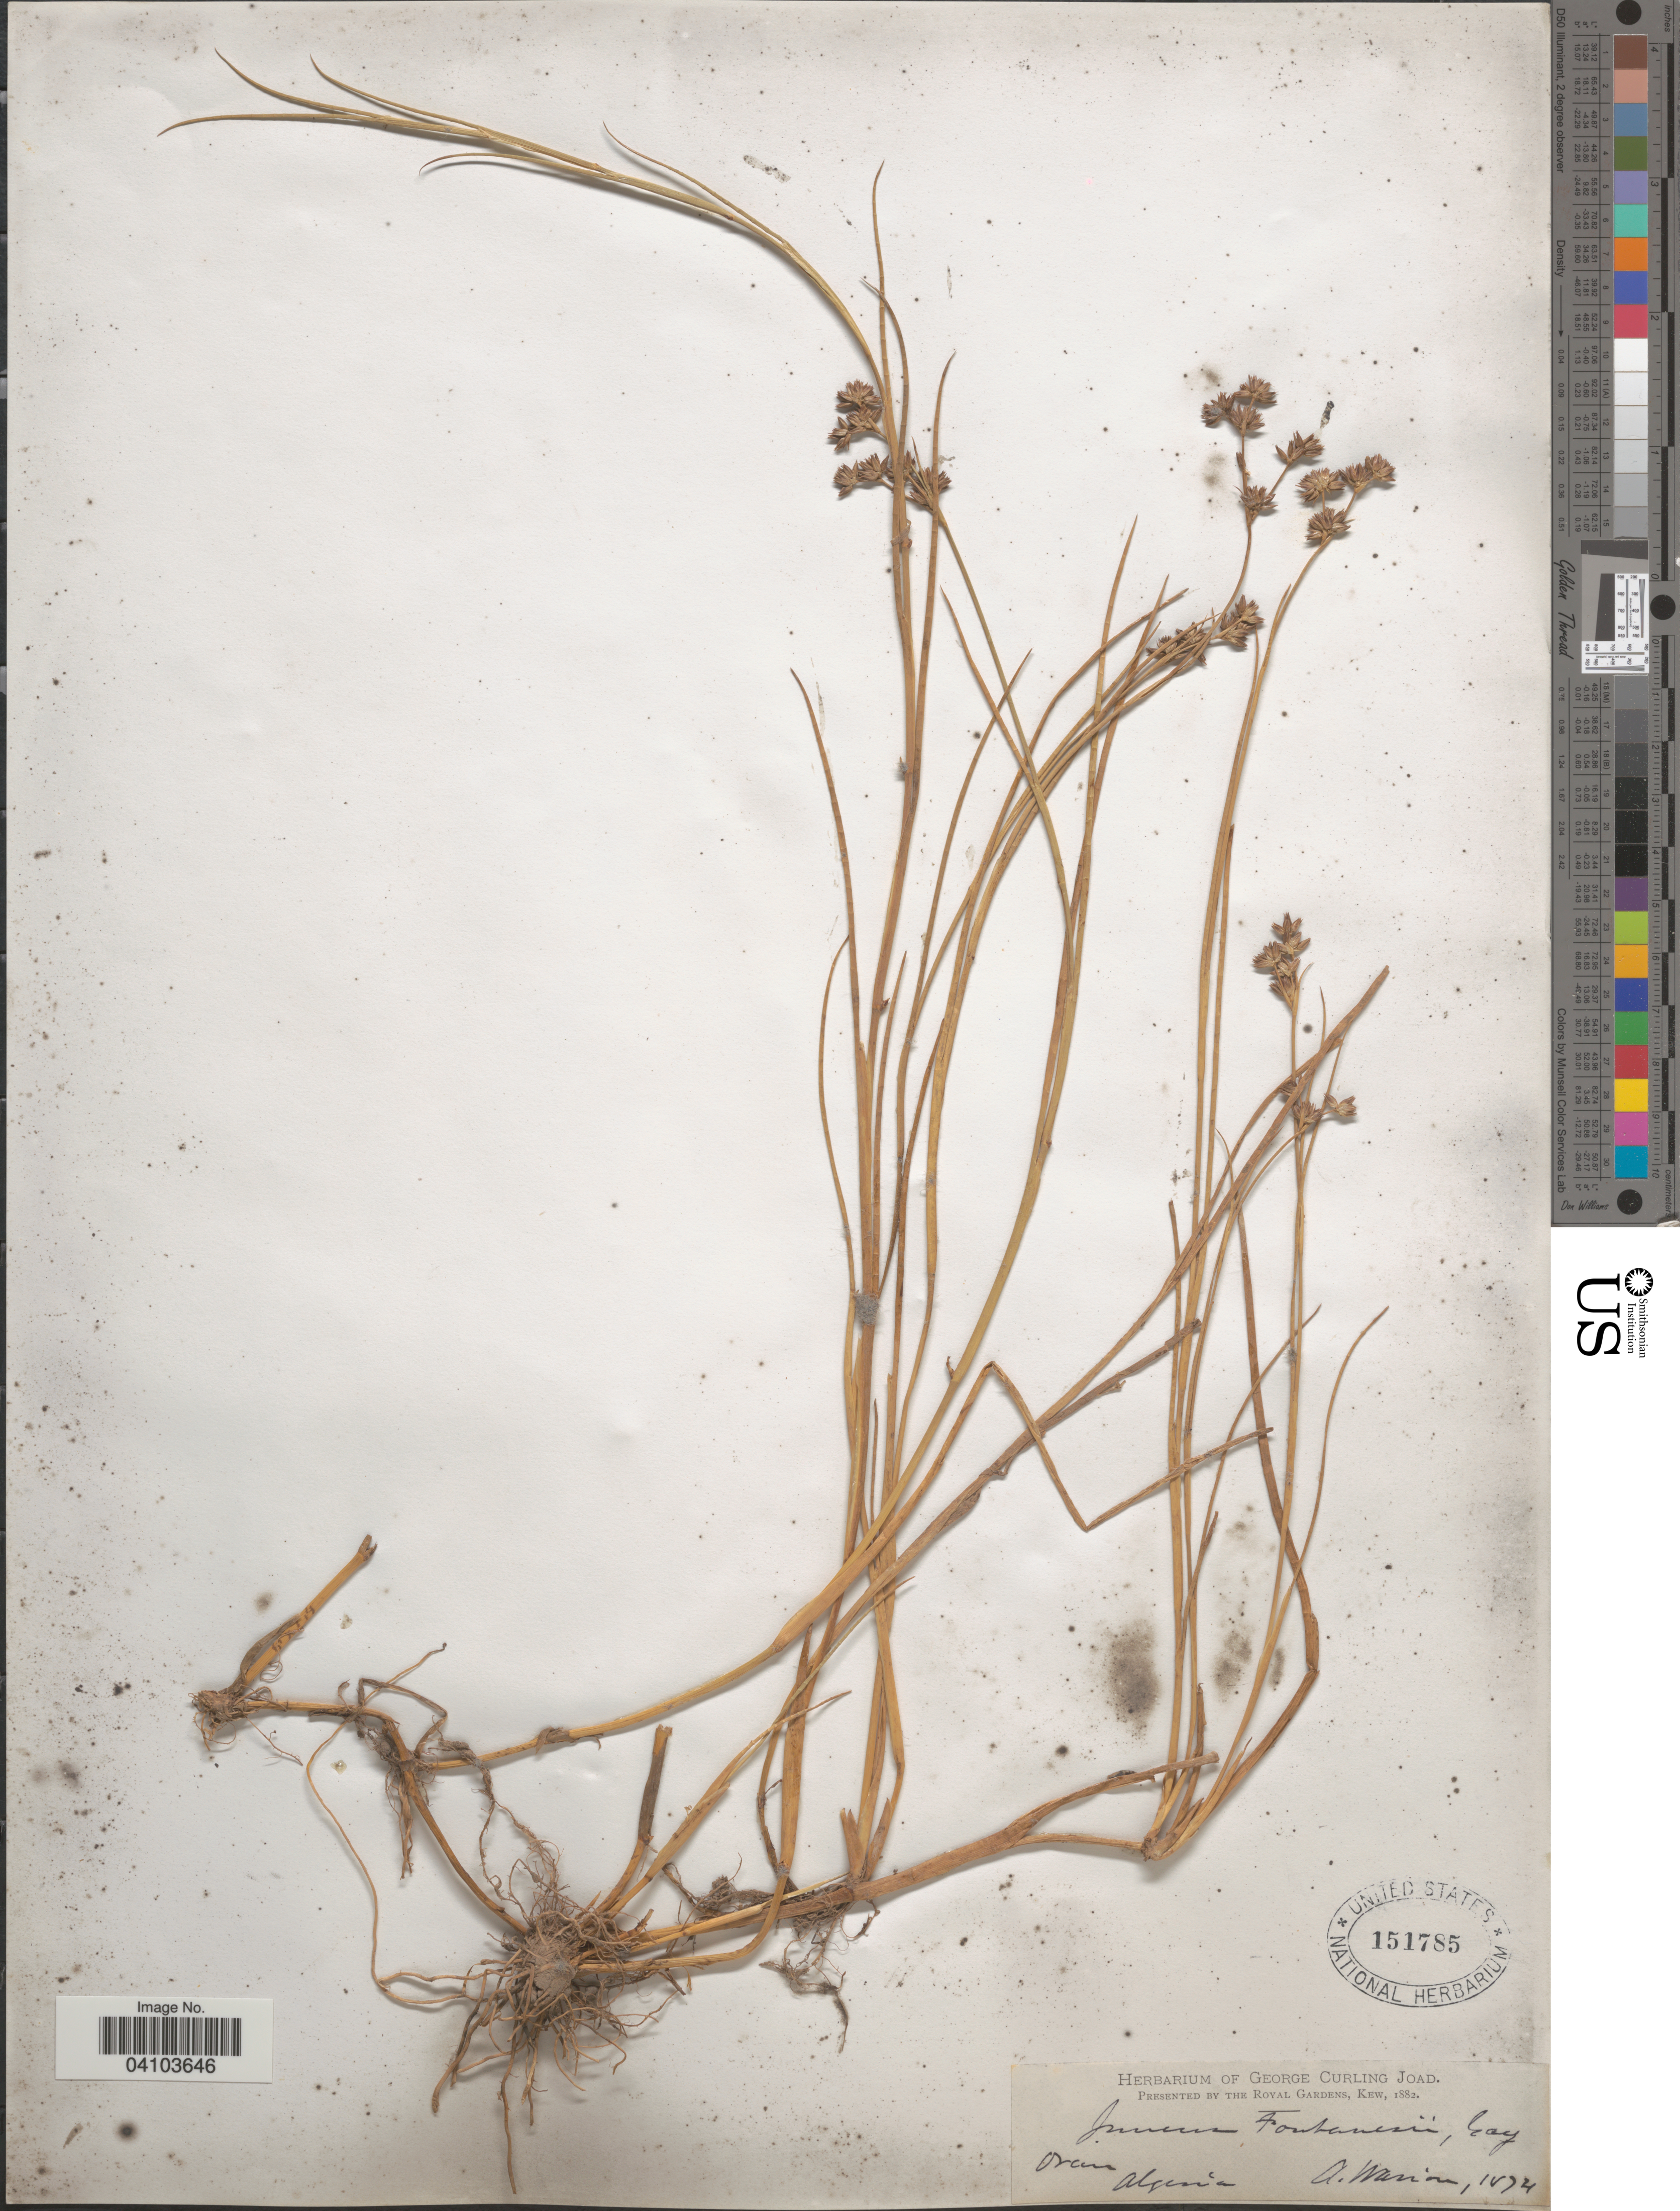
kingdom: Plantae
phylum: Tracheophyta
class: Liliopsida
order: Poales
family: Juncaceae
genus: Juncus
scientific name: Juncus fontanesii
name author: J. Gay ex Laharpe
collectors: A. Warion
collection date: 1874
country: Algeria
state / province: Oran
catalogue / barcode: US 151785